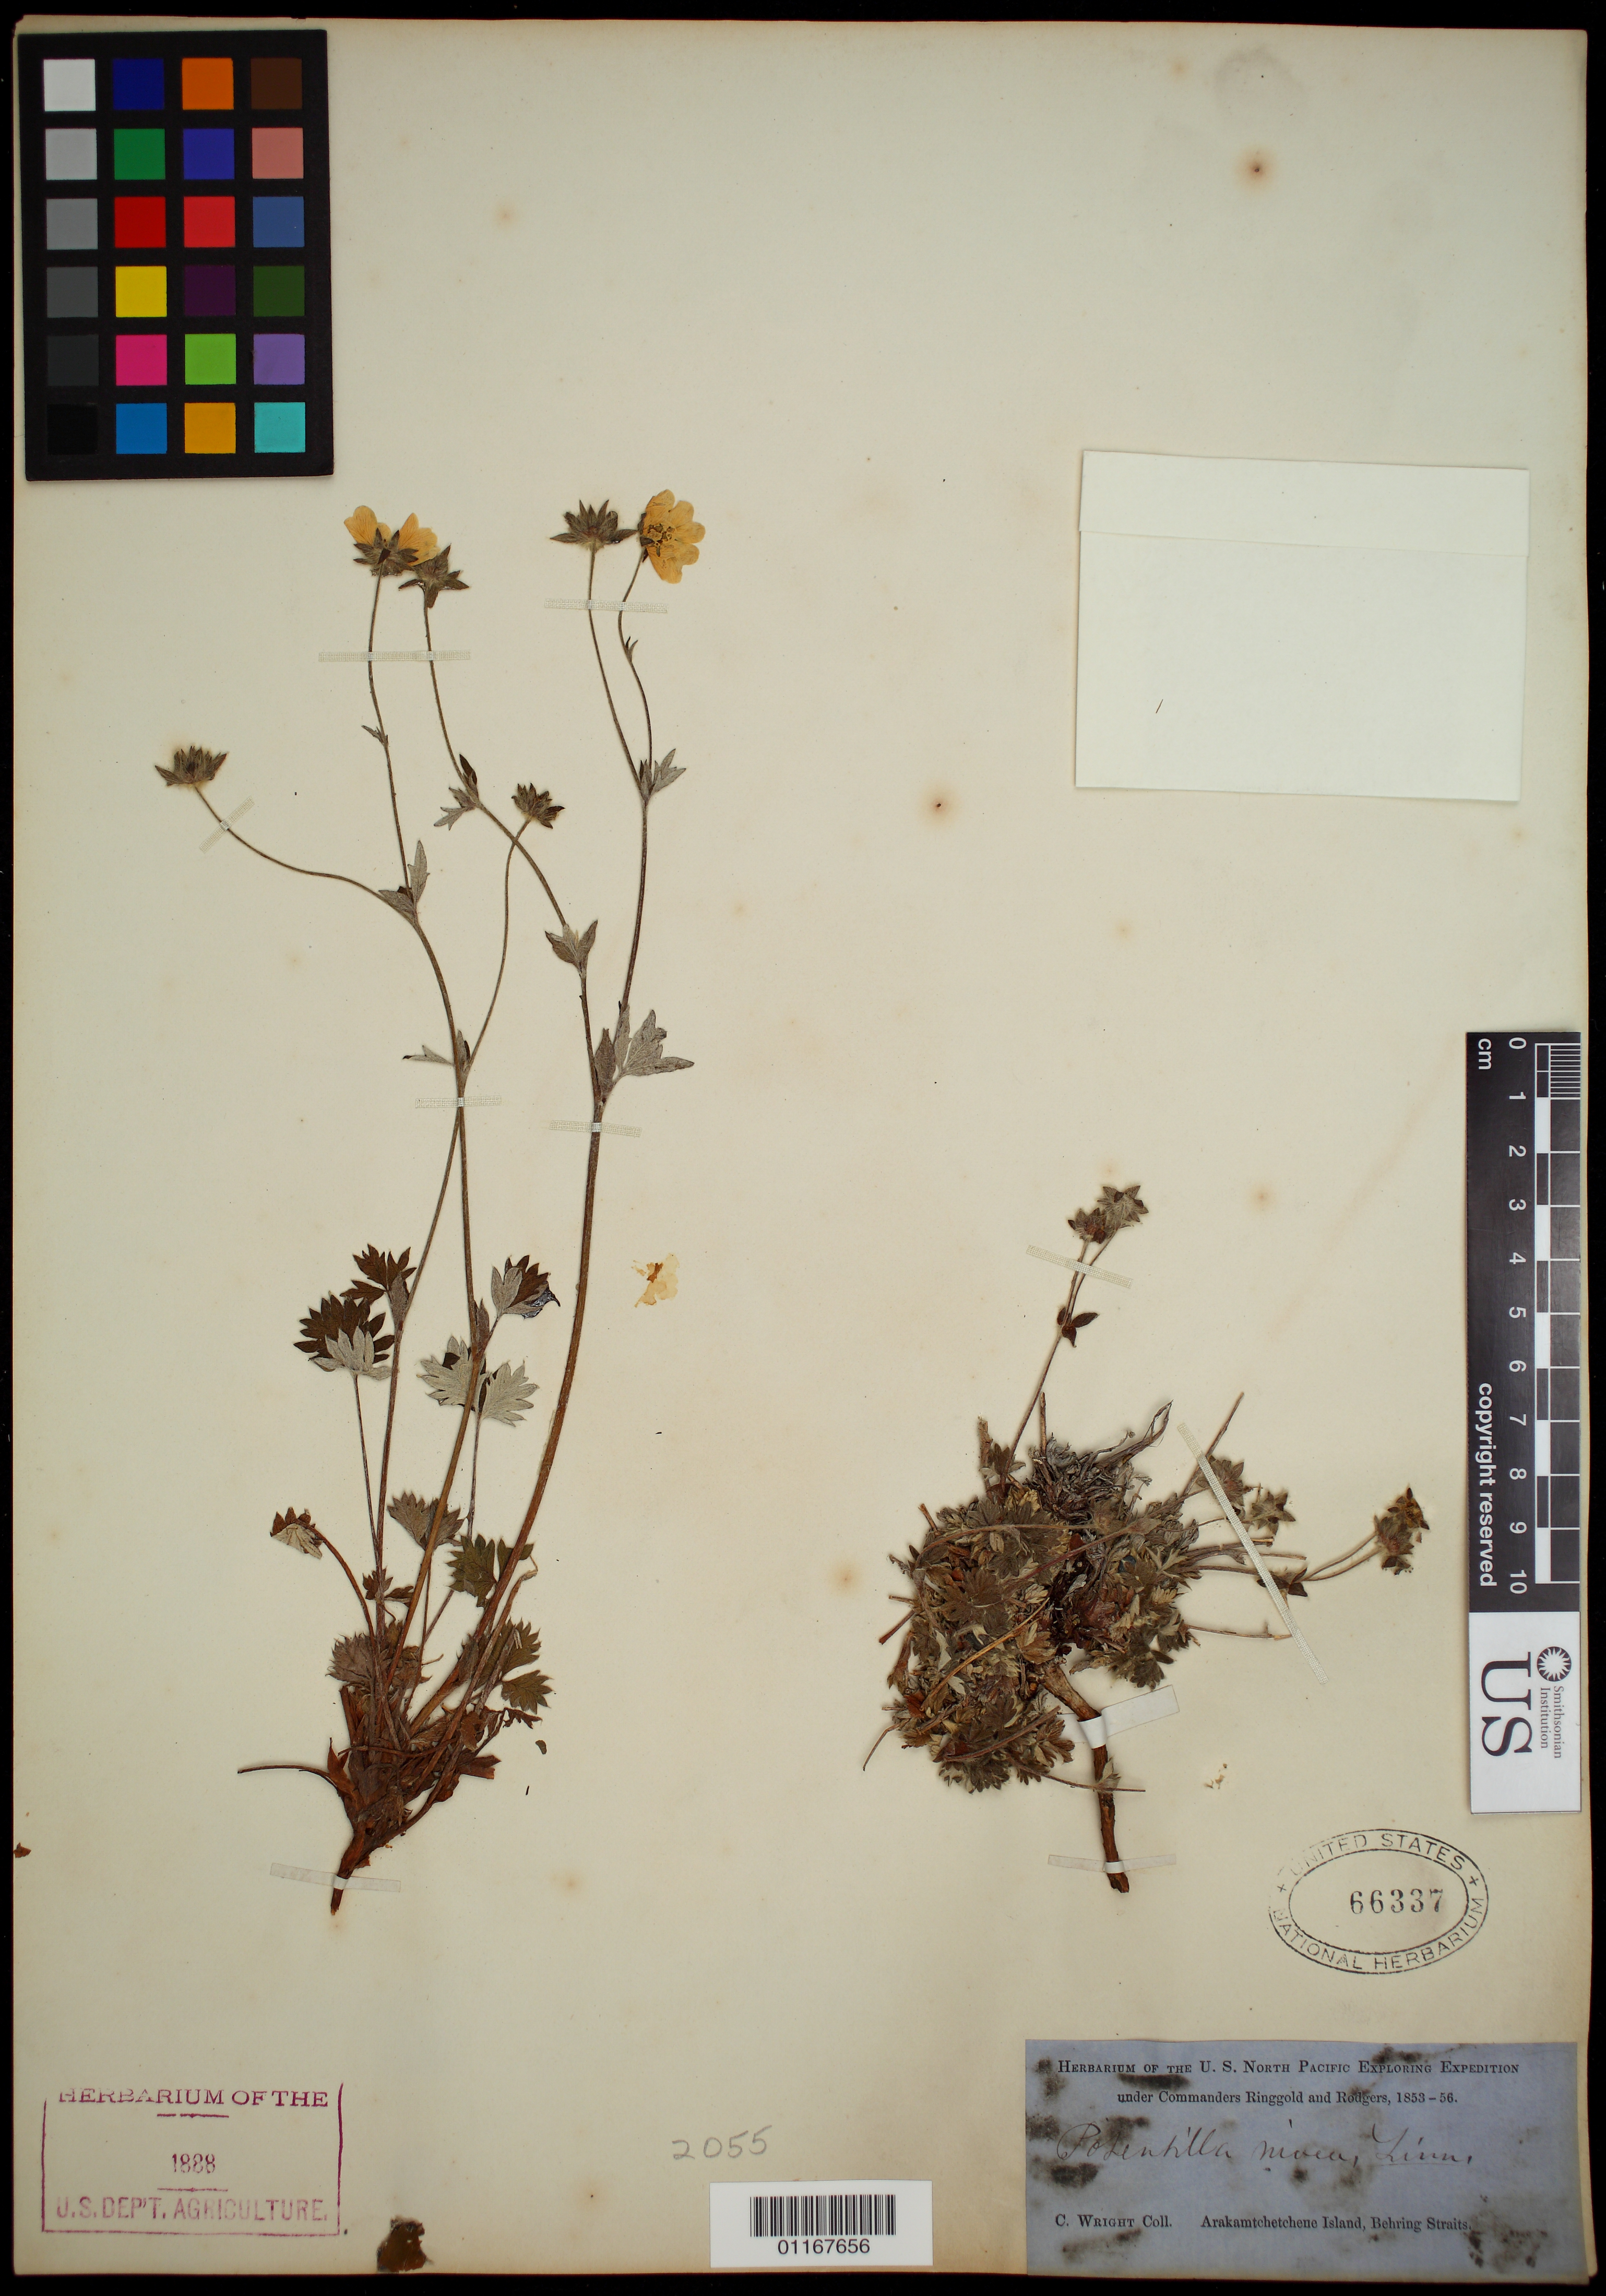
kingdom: Plantae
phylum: Tracheophyta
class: Magnoliopsida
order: Rosales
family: Rosaceae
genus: Potentilla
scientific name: Potentilla nivea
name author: L.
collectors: C. Wright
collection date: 1853/1856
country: Russian Federation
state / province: Chukotka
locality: Arakamtchetchene I. Bering Straits.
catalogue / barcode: US 66337